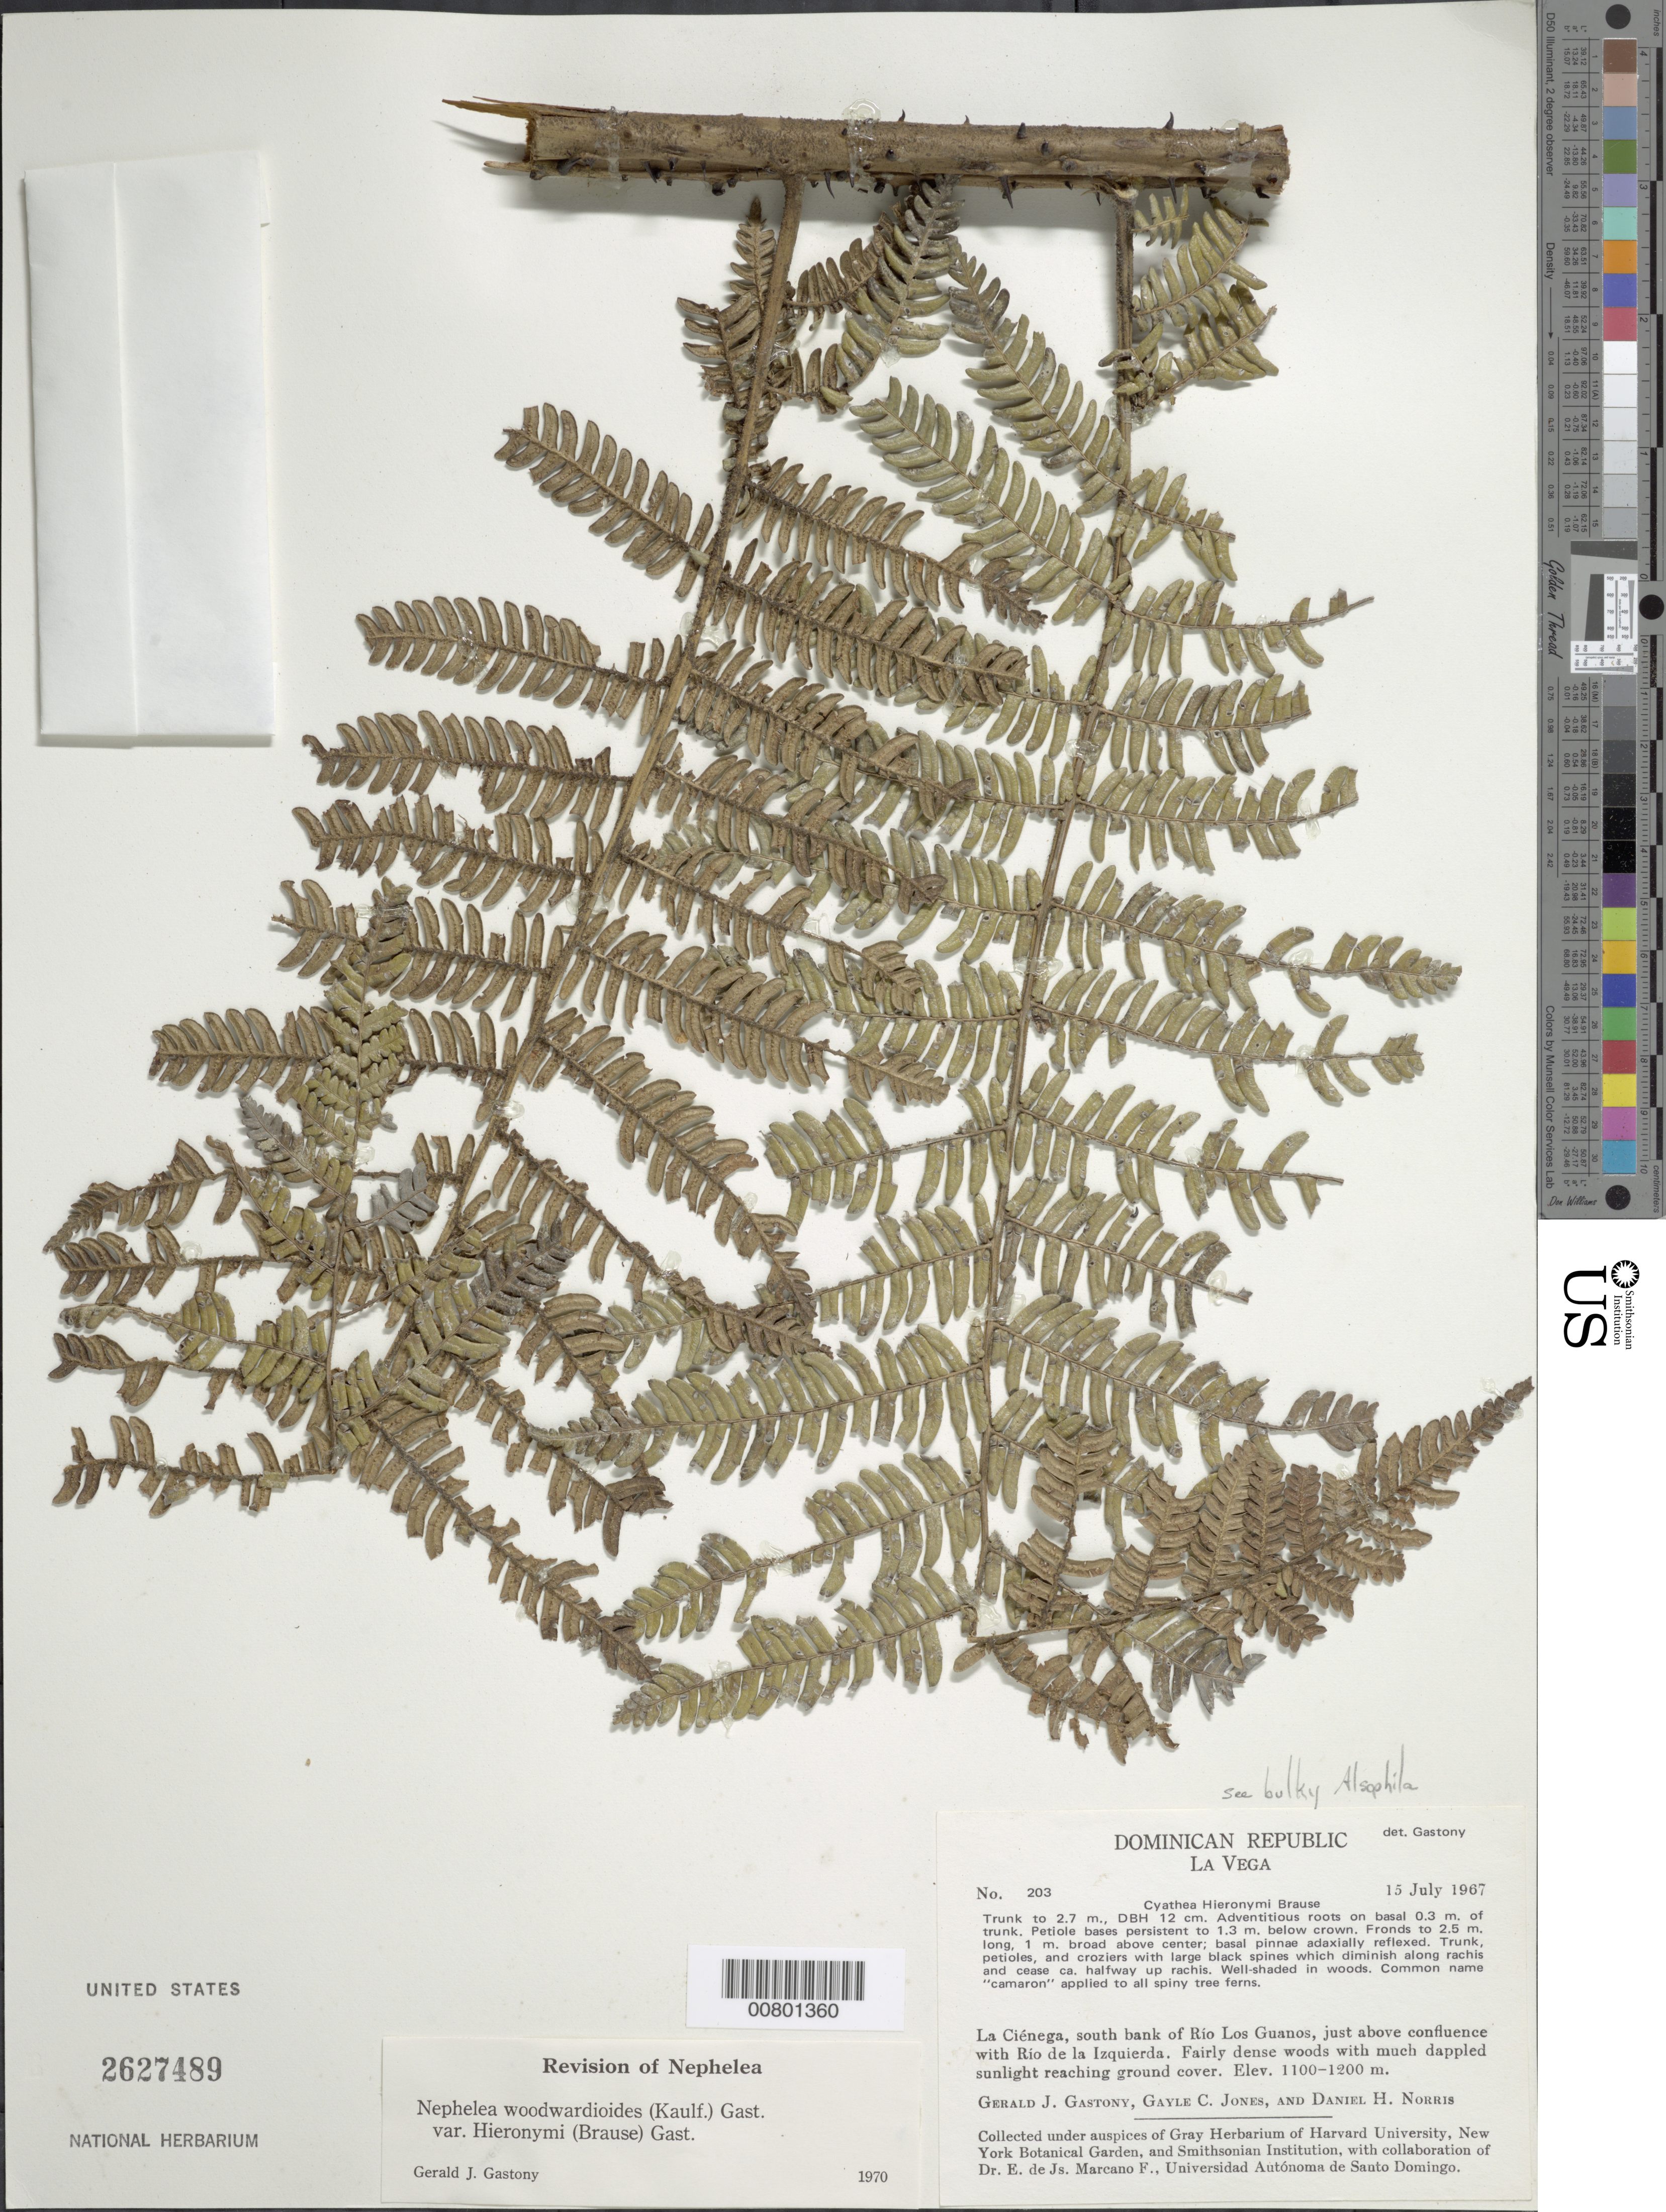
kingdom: Plantae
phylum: Tracheophyta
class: Polypodiopsida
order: Cyatheales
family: Cyatheaceae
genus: Alsophila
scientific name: Alsophila woodwardioides var. hieronymii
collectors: G. Gastony, G. C. Jones & D. H. Norris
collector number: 203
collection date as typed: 15 Jul 1967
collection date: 1967-07-15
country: Dominican Republic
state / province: La Vega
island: Hispaniola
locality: La Ciénega, S bank of Río Los Guanos, just above confluence with Río de la Izquierda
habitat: Fairly dense woods with much dappled sunlight reaching ground cover; well-shaded in woods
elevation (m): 1100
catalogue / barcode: US 2627489